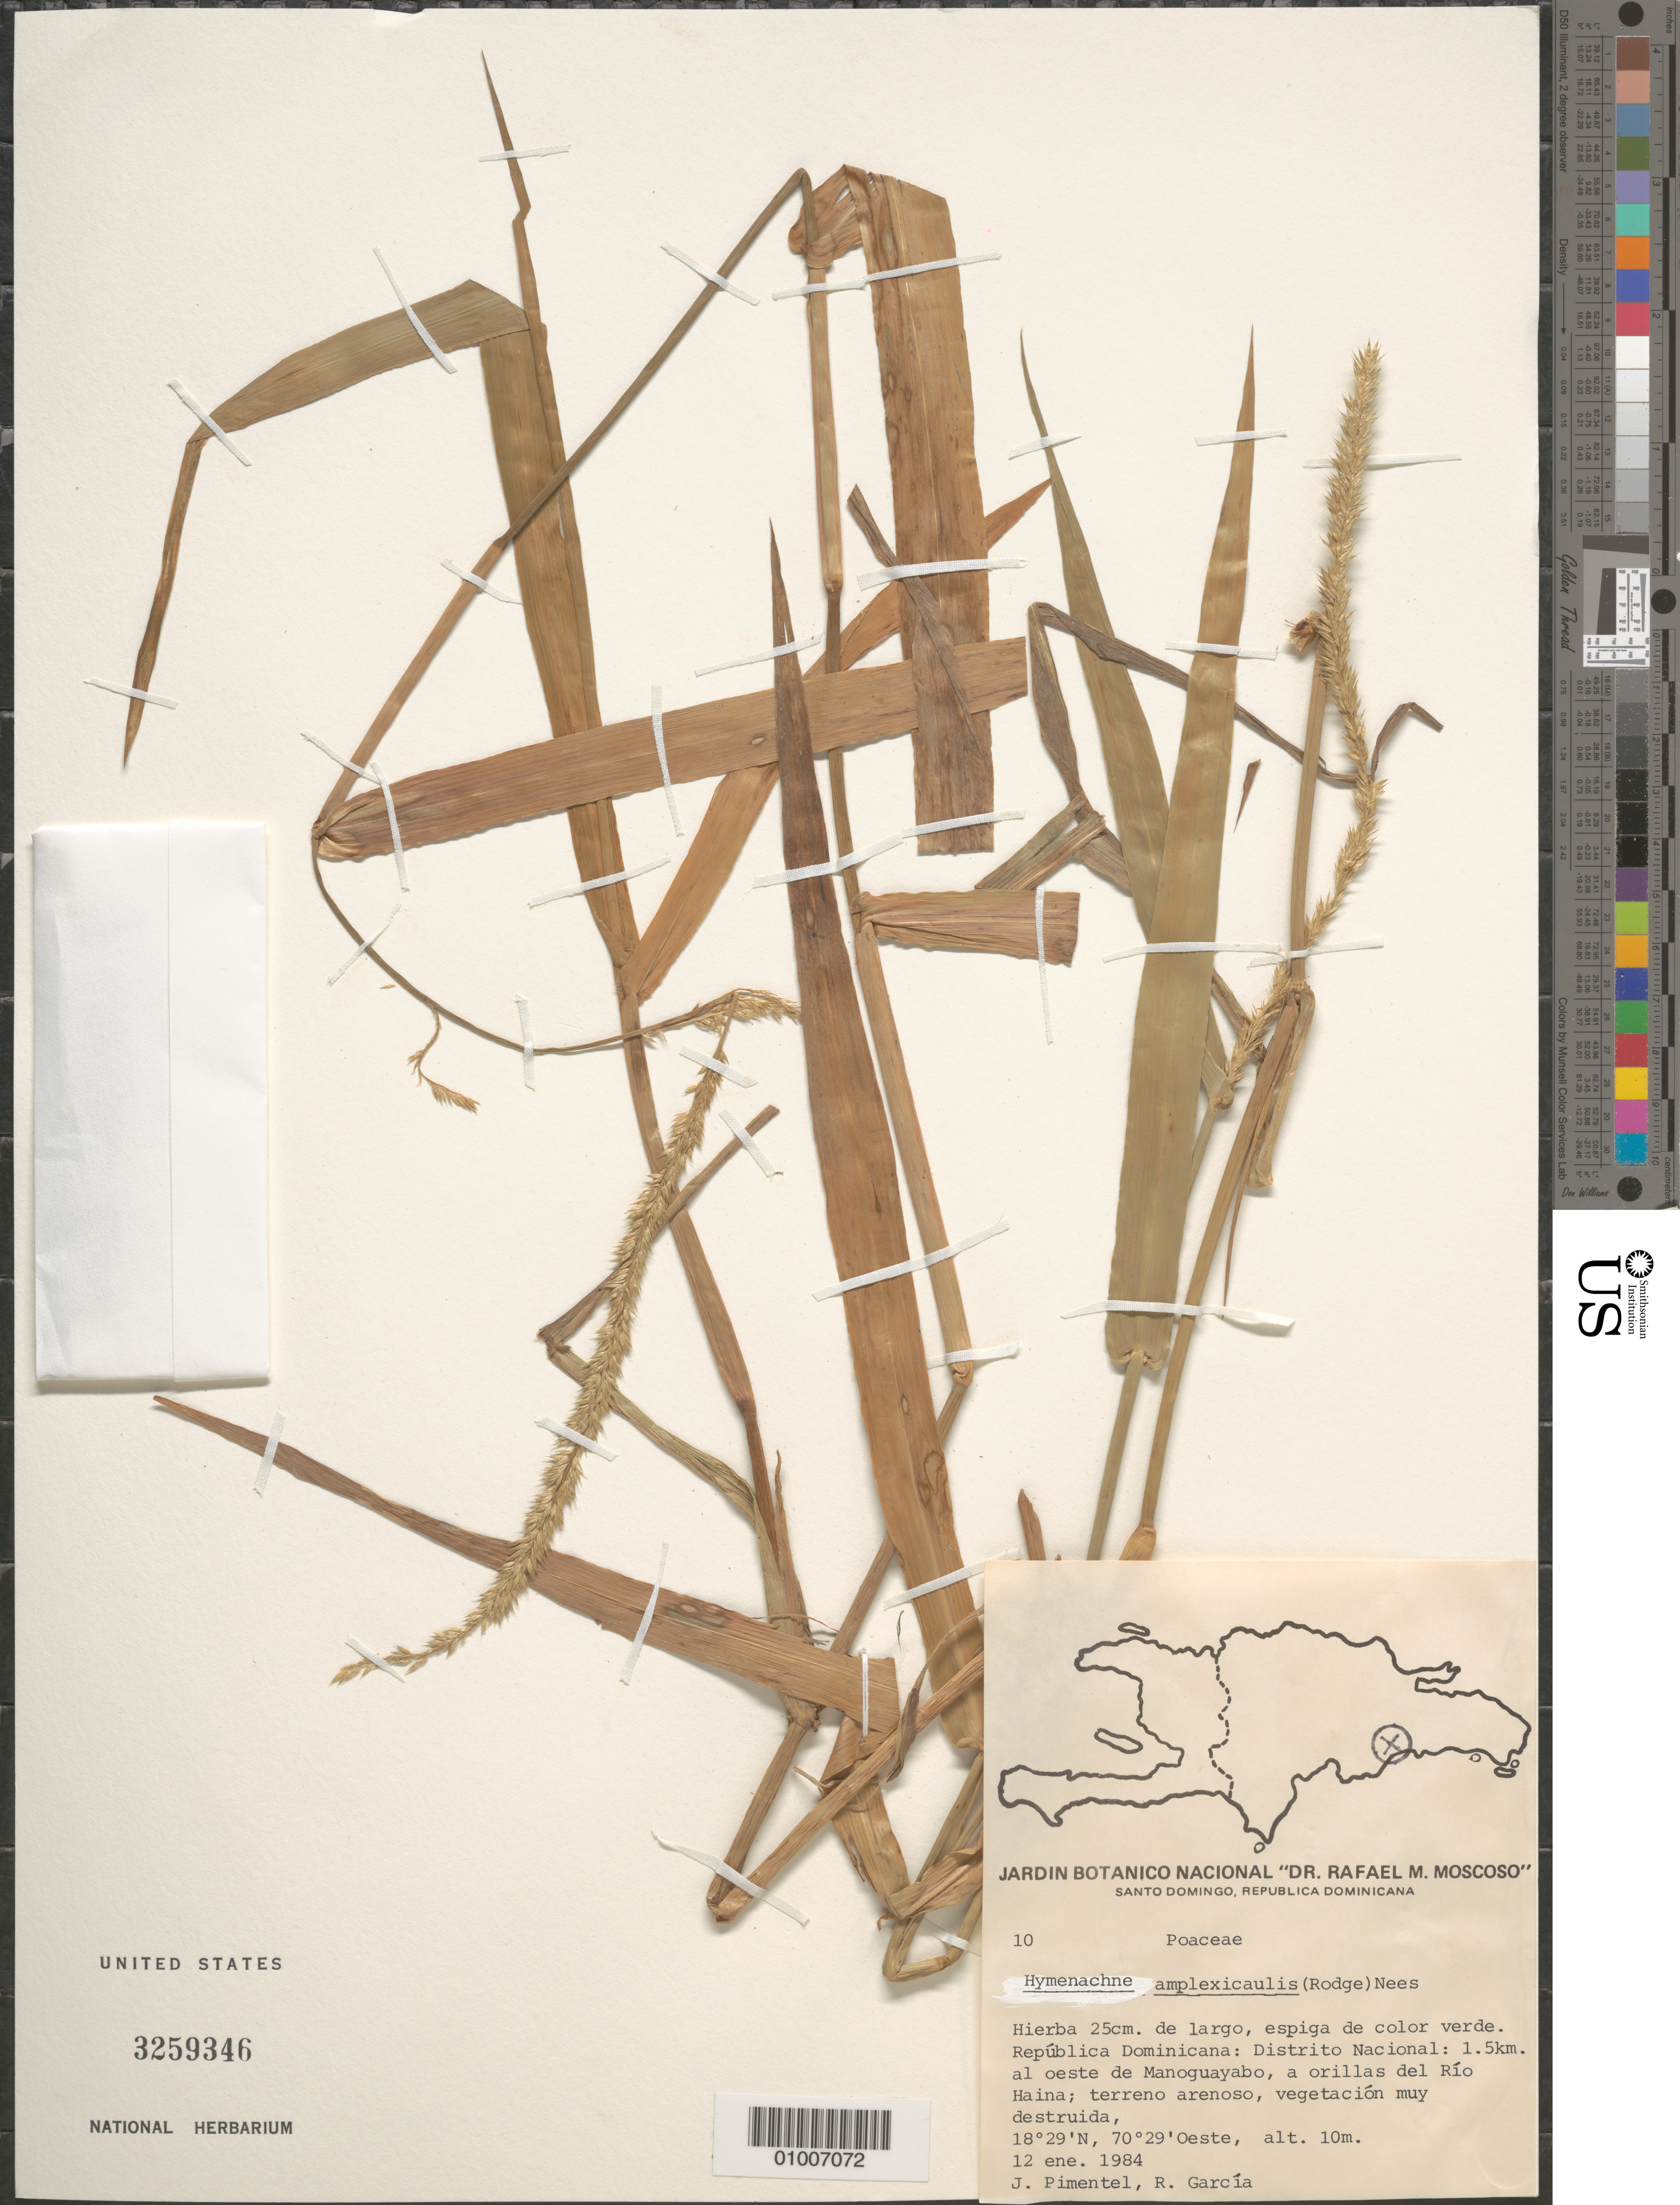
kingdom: Plantae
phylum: Tracheophyta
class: Liliopsida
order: Poales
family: Poaceae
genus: Hymenachne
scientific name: Hymenachne amplexicaulis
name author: (Rudge) Nees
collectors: J. Pimentel & R. G. García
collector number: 10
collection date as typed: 12 Jan 1984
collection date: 1984-01-12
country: Dominican Republic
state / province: Distrito Nacional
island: Hispaniola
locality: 1.5 kilometers West of manoguayabo, along the river Haina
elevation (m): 10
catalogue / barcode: US 3259346